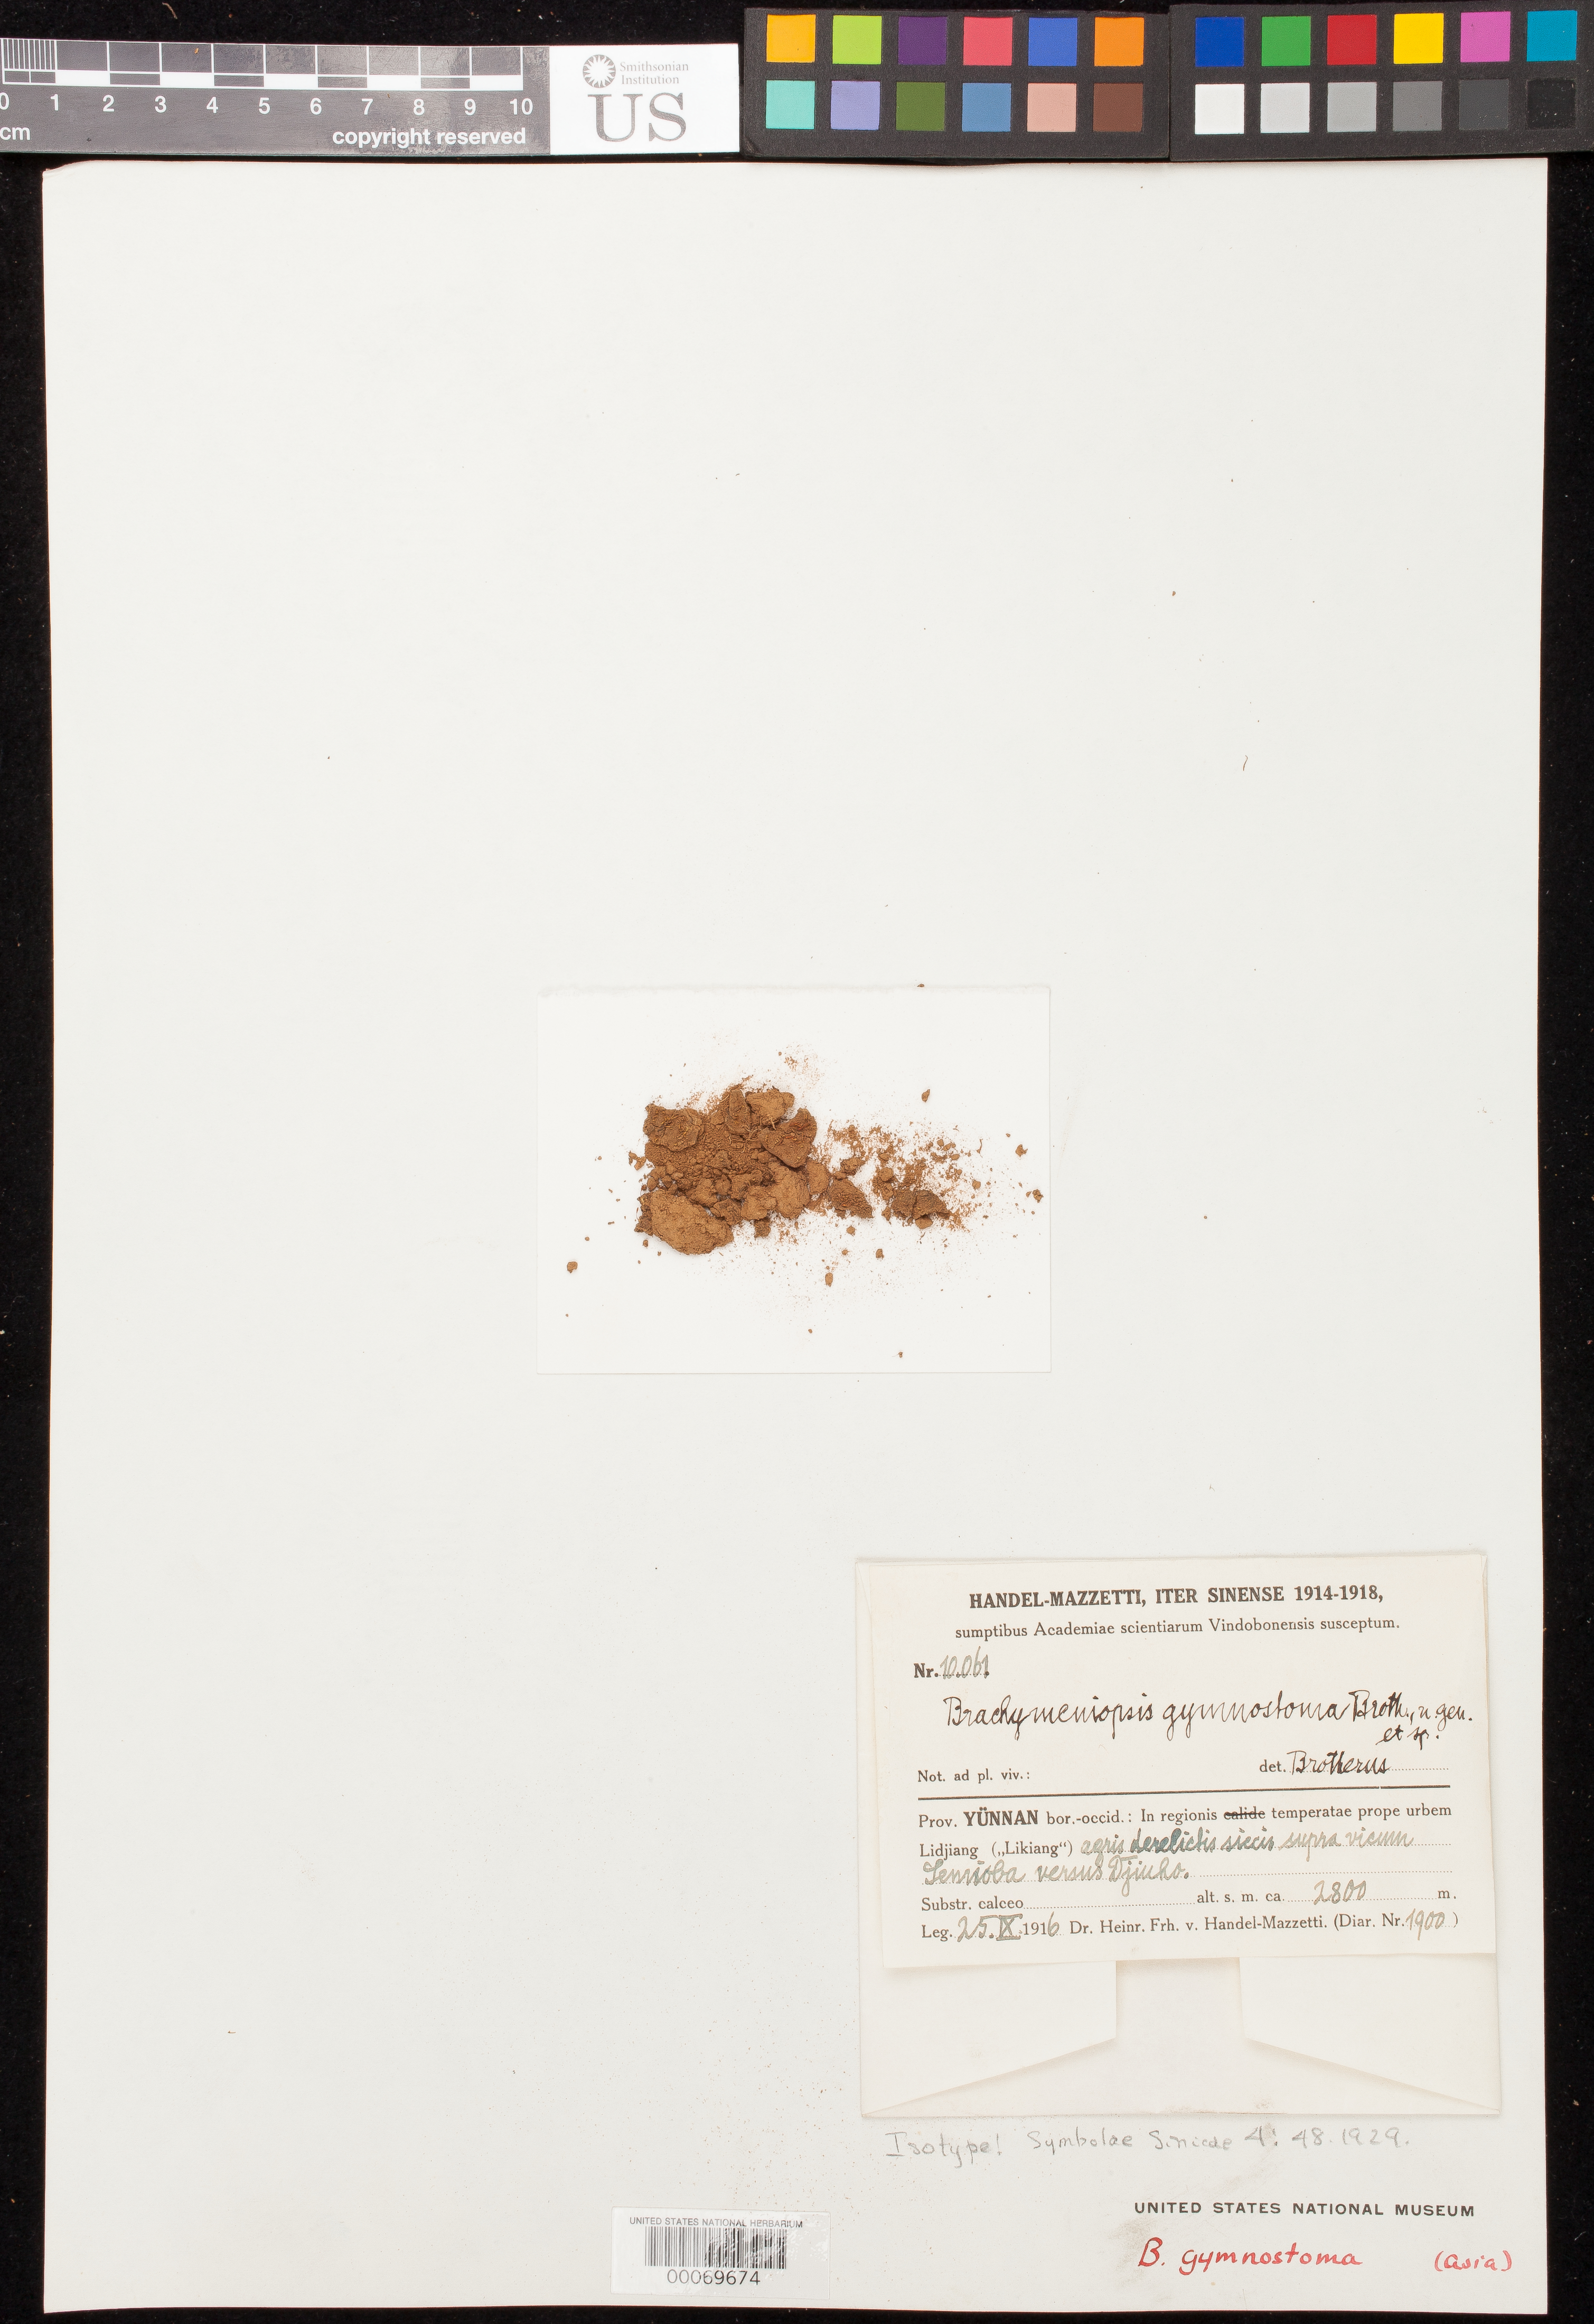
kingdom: Plantae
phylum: Bryophyta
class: Bryopsida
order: Funariales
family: Funariaceae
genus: Brachymeniopsis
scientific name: Brachymeniopsis gymnostoma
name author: Broth. in Hand.-Mazz.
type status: Isotype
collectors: H. Handel-Mazzetti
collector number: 10.061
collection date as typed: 25 Sep 1916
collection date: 1916-09-25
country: China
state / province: Yunnan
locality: Lidjiang (Likiang).